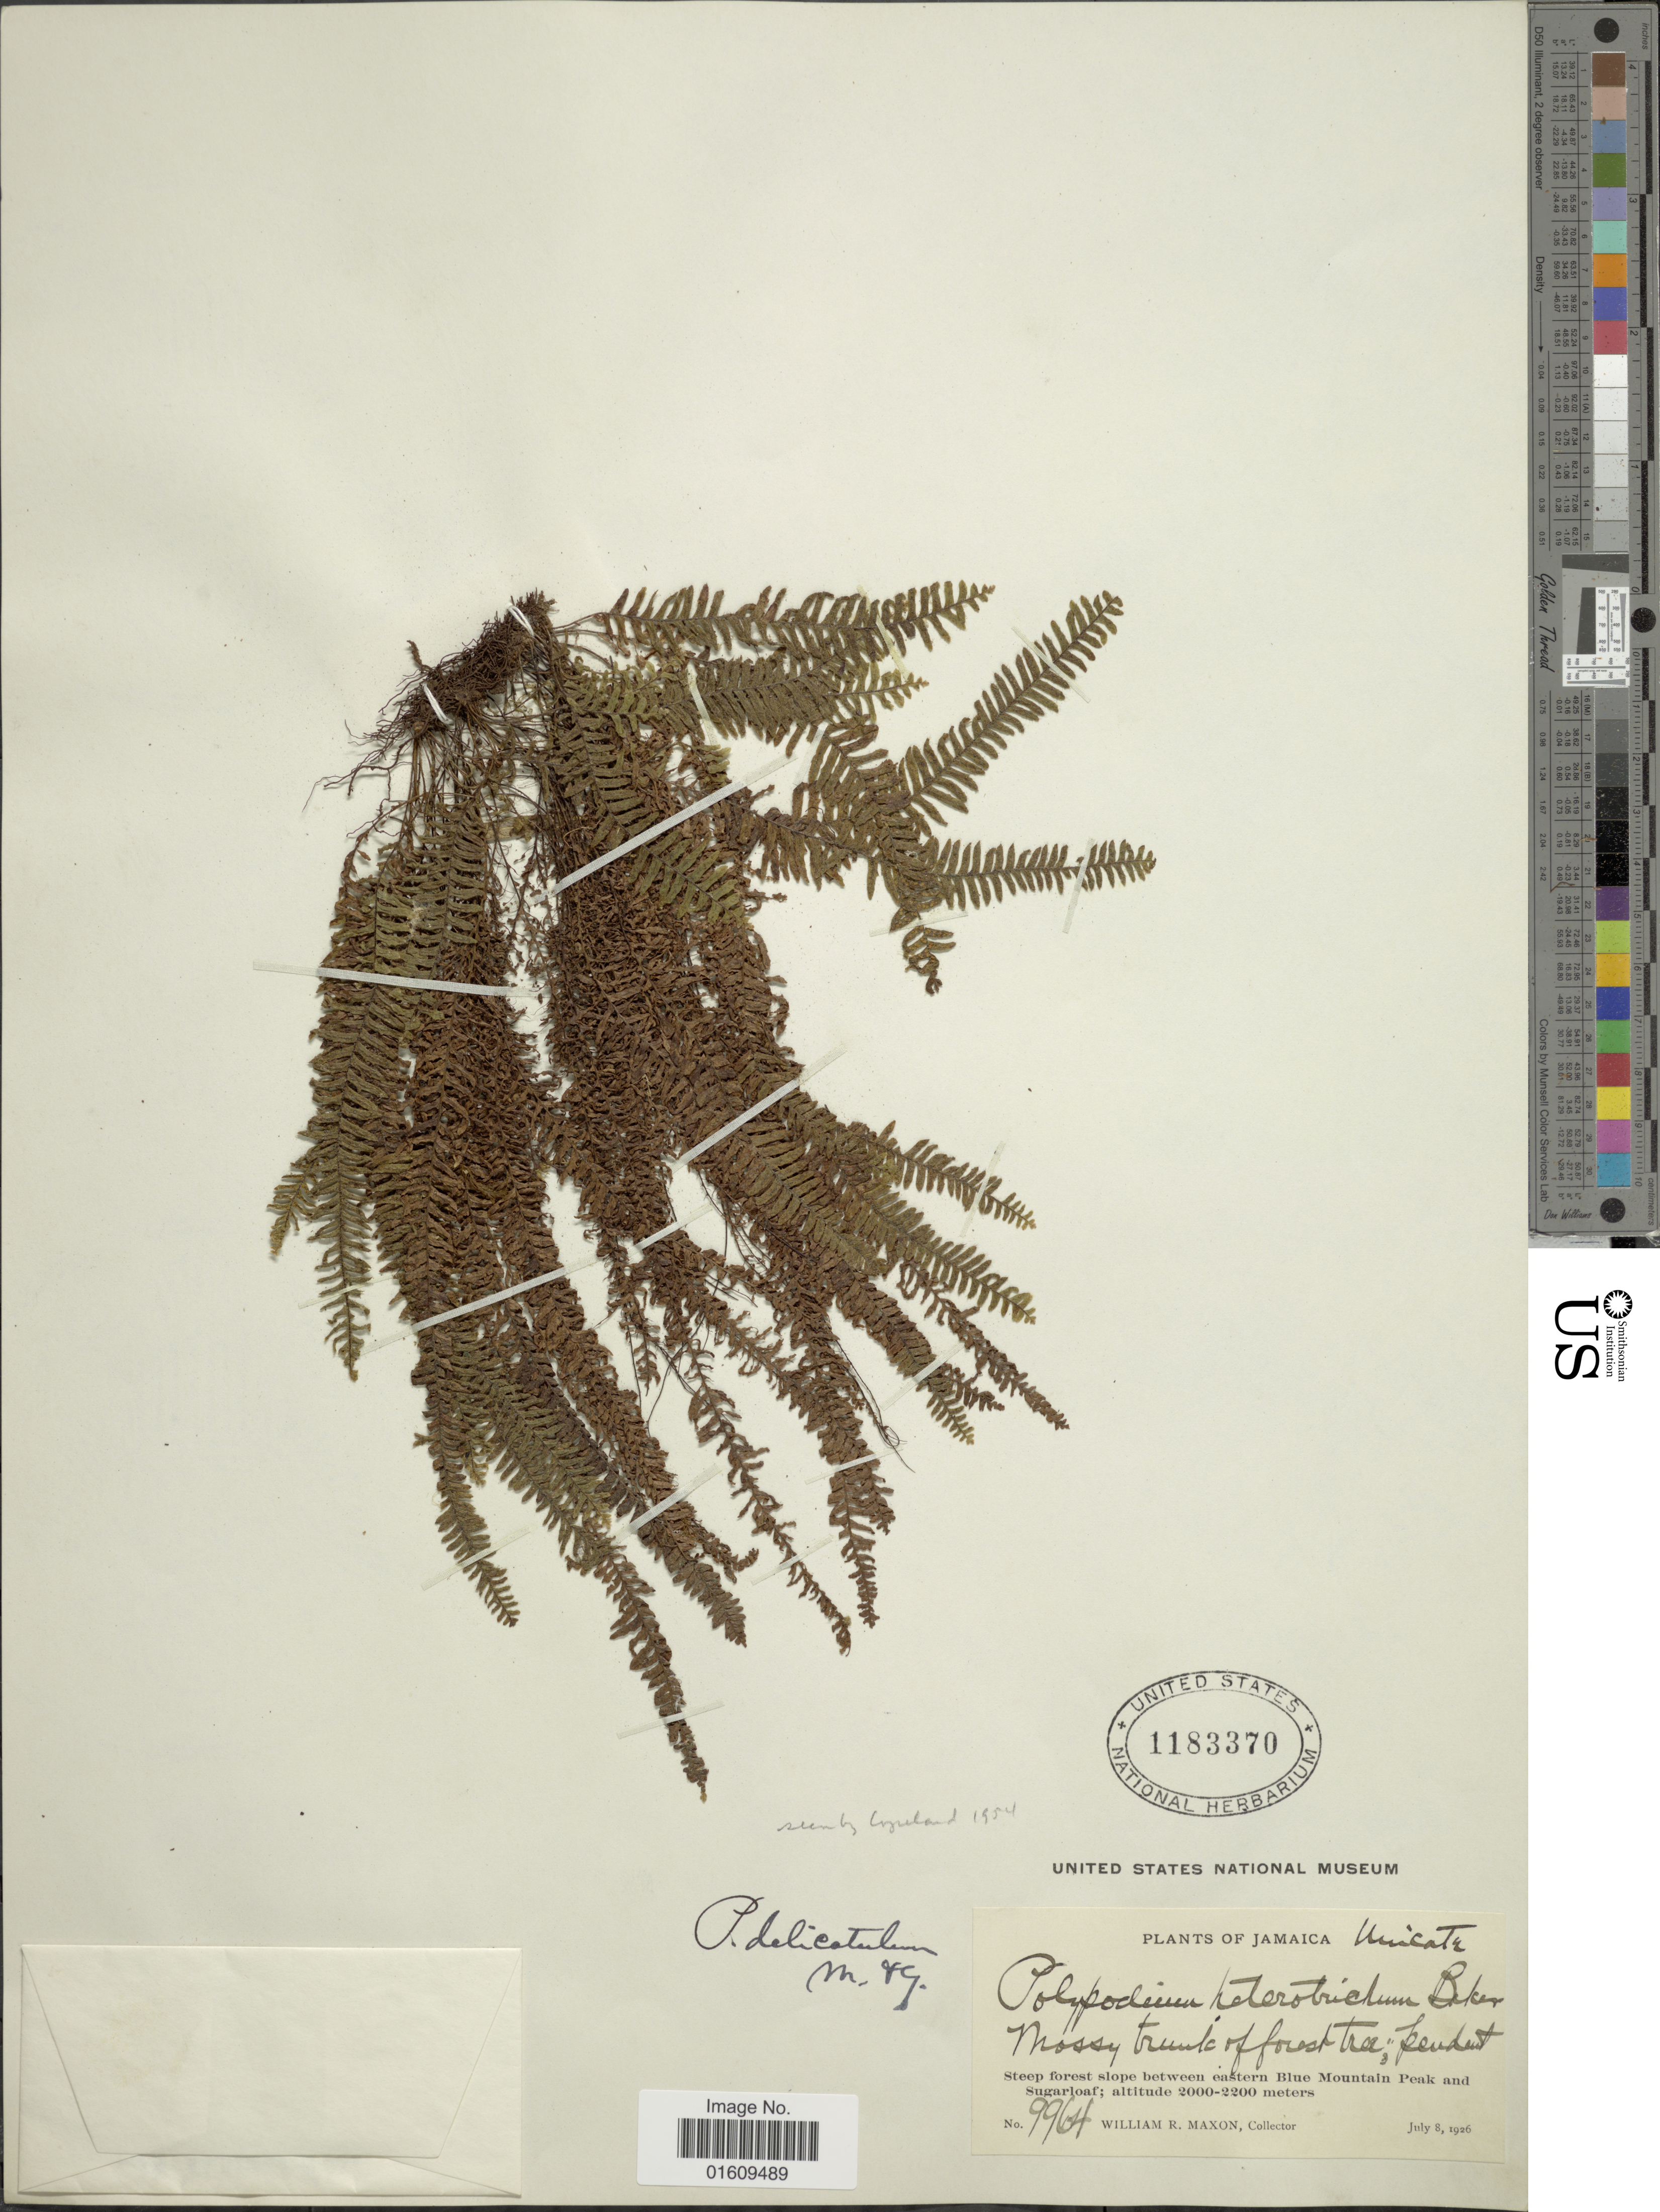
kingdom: Plantae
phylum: Tracheophyta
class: Polypodiopsida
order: Polypodiales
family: Polypodiaceae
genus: Galactodenia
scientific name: Galactodenia delicatula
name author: (Mart. & Galeotti) Sundue & Labiak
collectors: W. R. Maxon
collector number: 9964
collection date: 1926-07-08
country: Jamaica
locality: Steep forest slope between eastern Blue mountain Peak and Sugarloaf.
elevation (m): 2000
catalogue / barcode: US 1183370